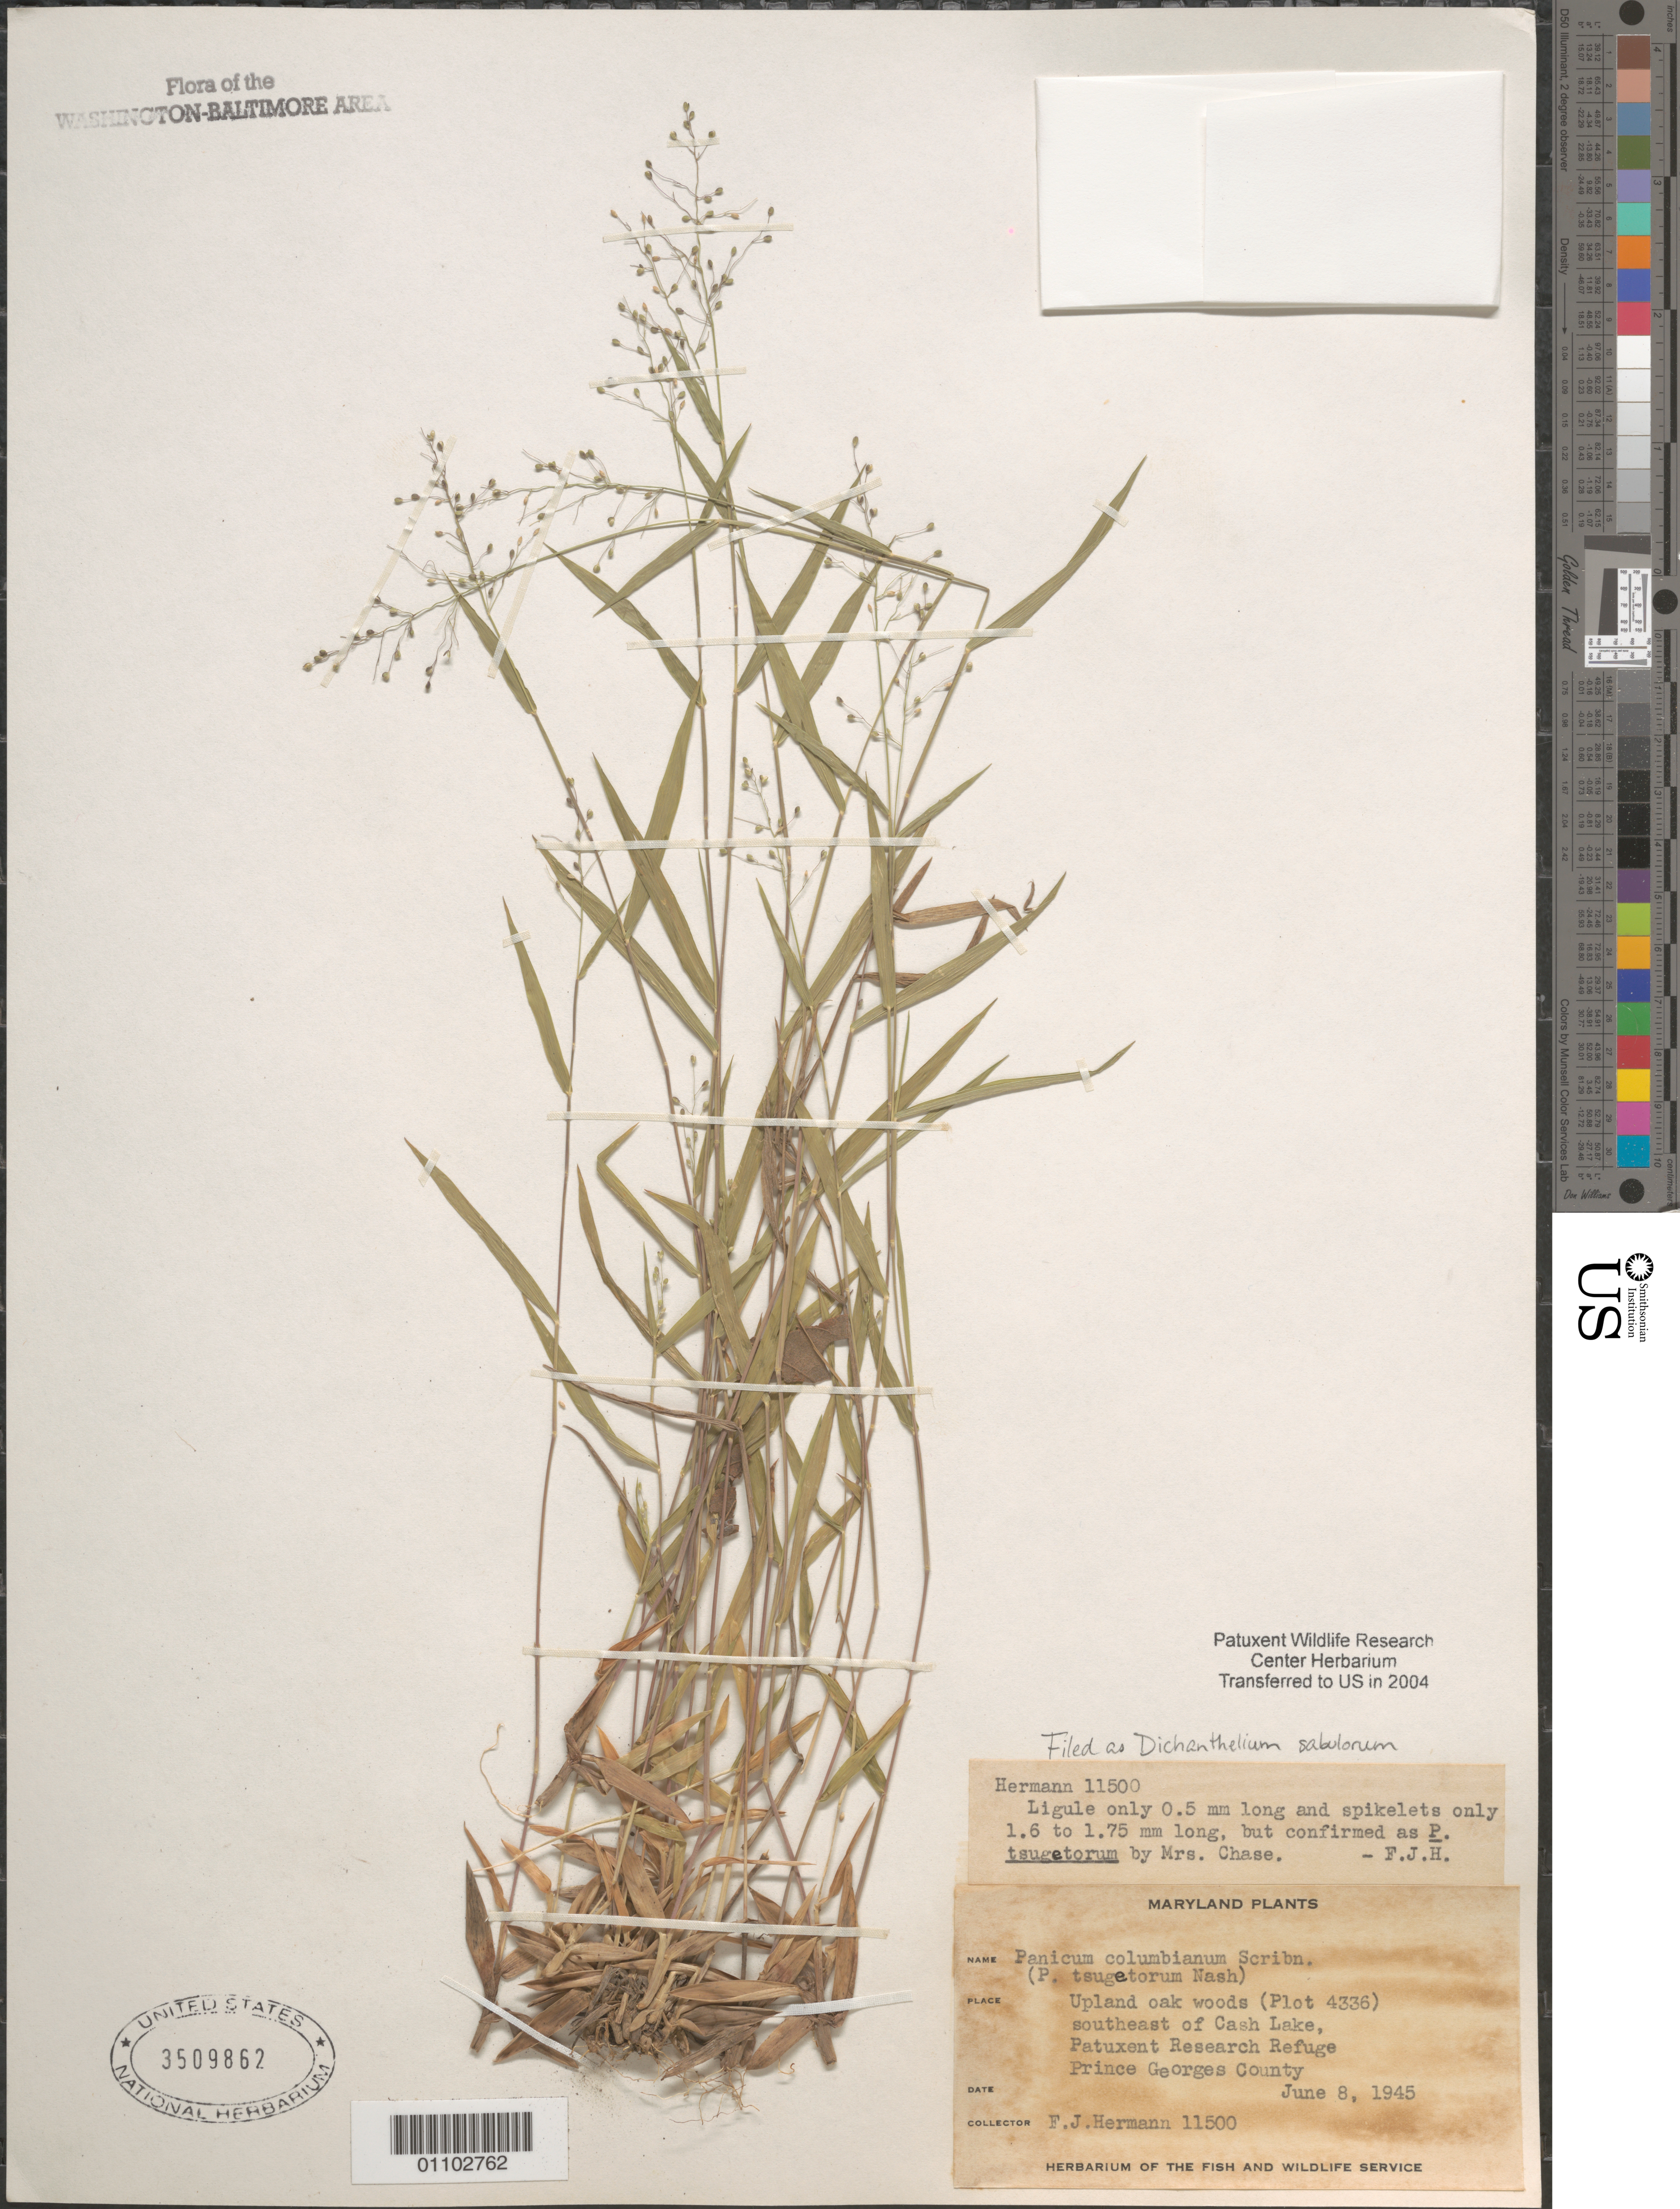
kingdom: Plantae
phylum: Tracheophyta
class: Liliopsida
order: Poales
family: Poaceae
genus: Dichanthelium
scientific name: Dichanthelium sabulorum var. patulum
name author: Nash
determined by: Chase, [M.] Agnes, (US)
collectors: F. J. Hermann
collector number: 11500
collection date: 1945-06-08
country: United States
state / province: Maryland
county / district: Prince George's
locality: Plot 4336, southeast of Cash Lake, Patuxent Research Refuge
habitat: Upland oak woods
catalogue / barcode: US 3509862